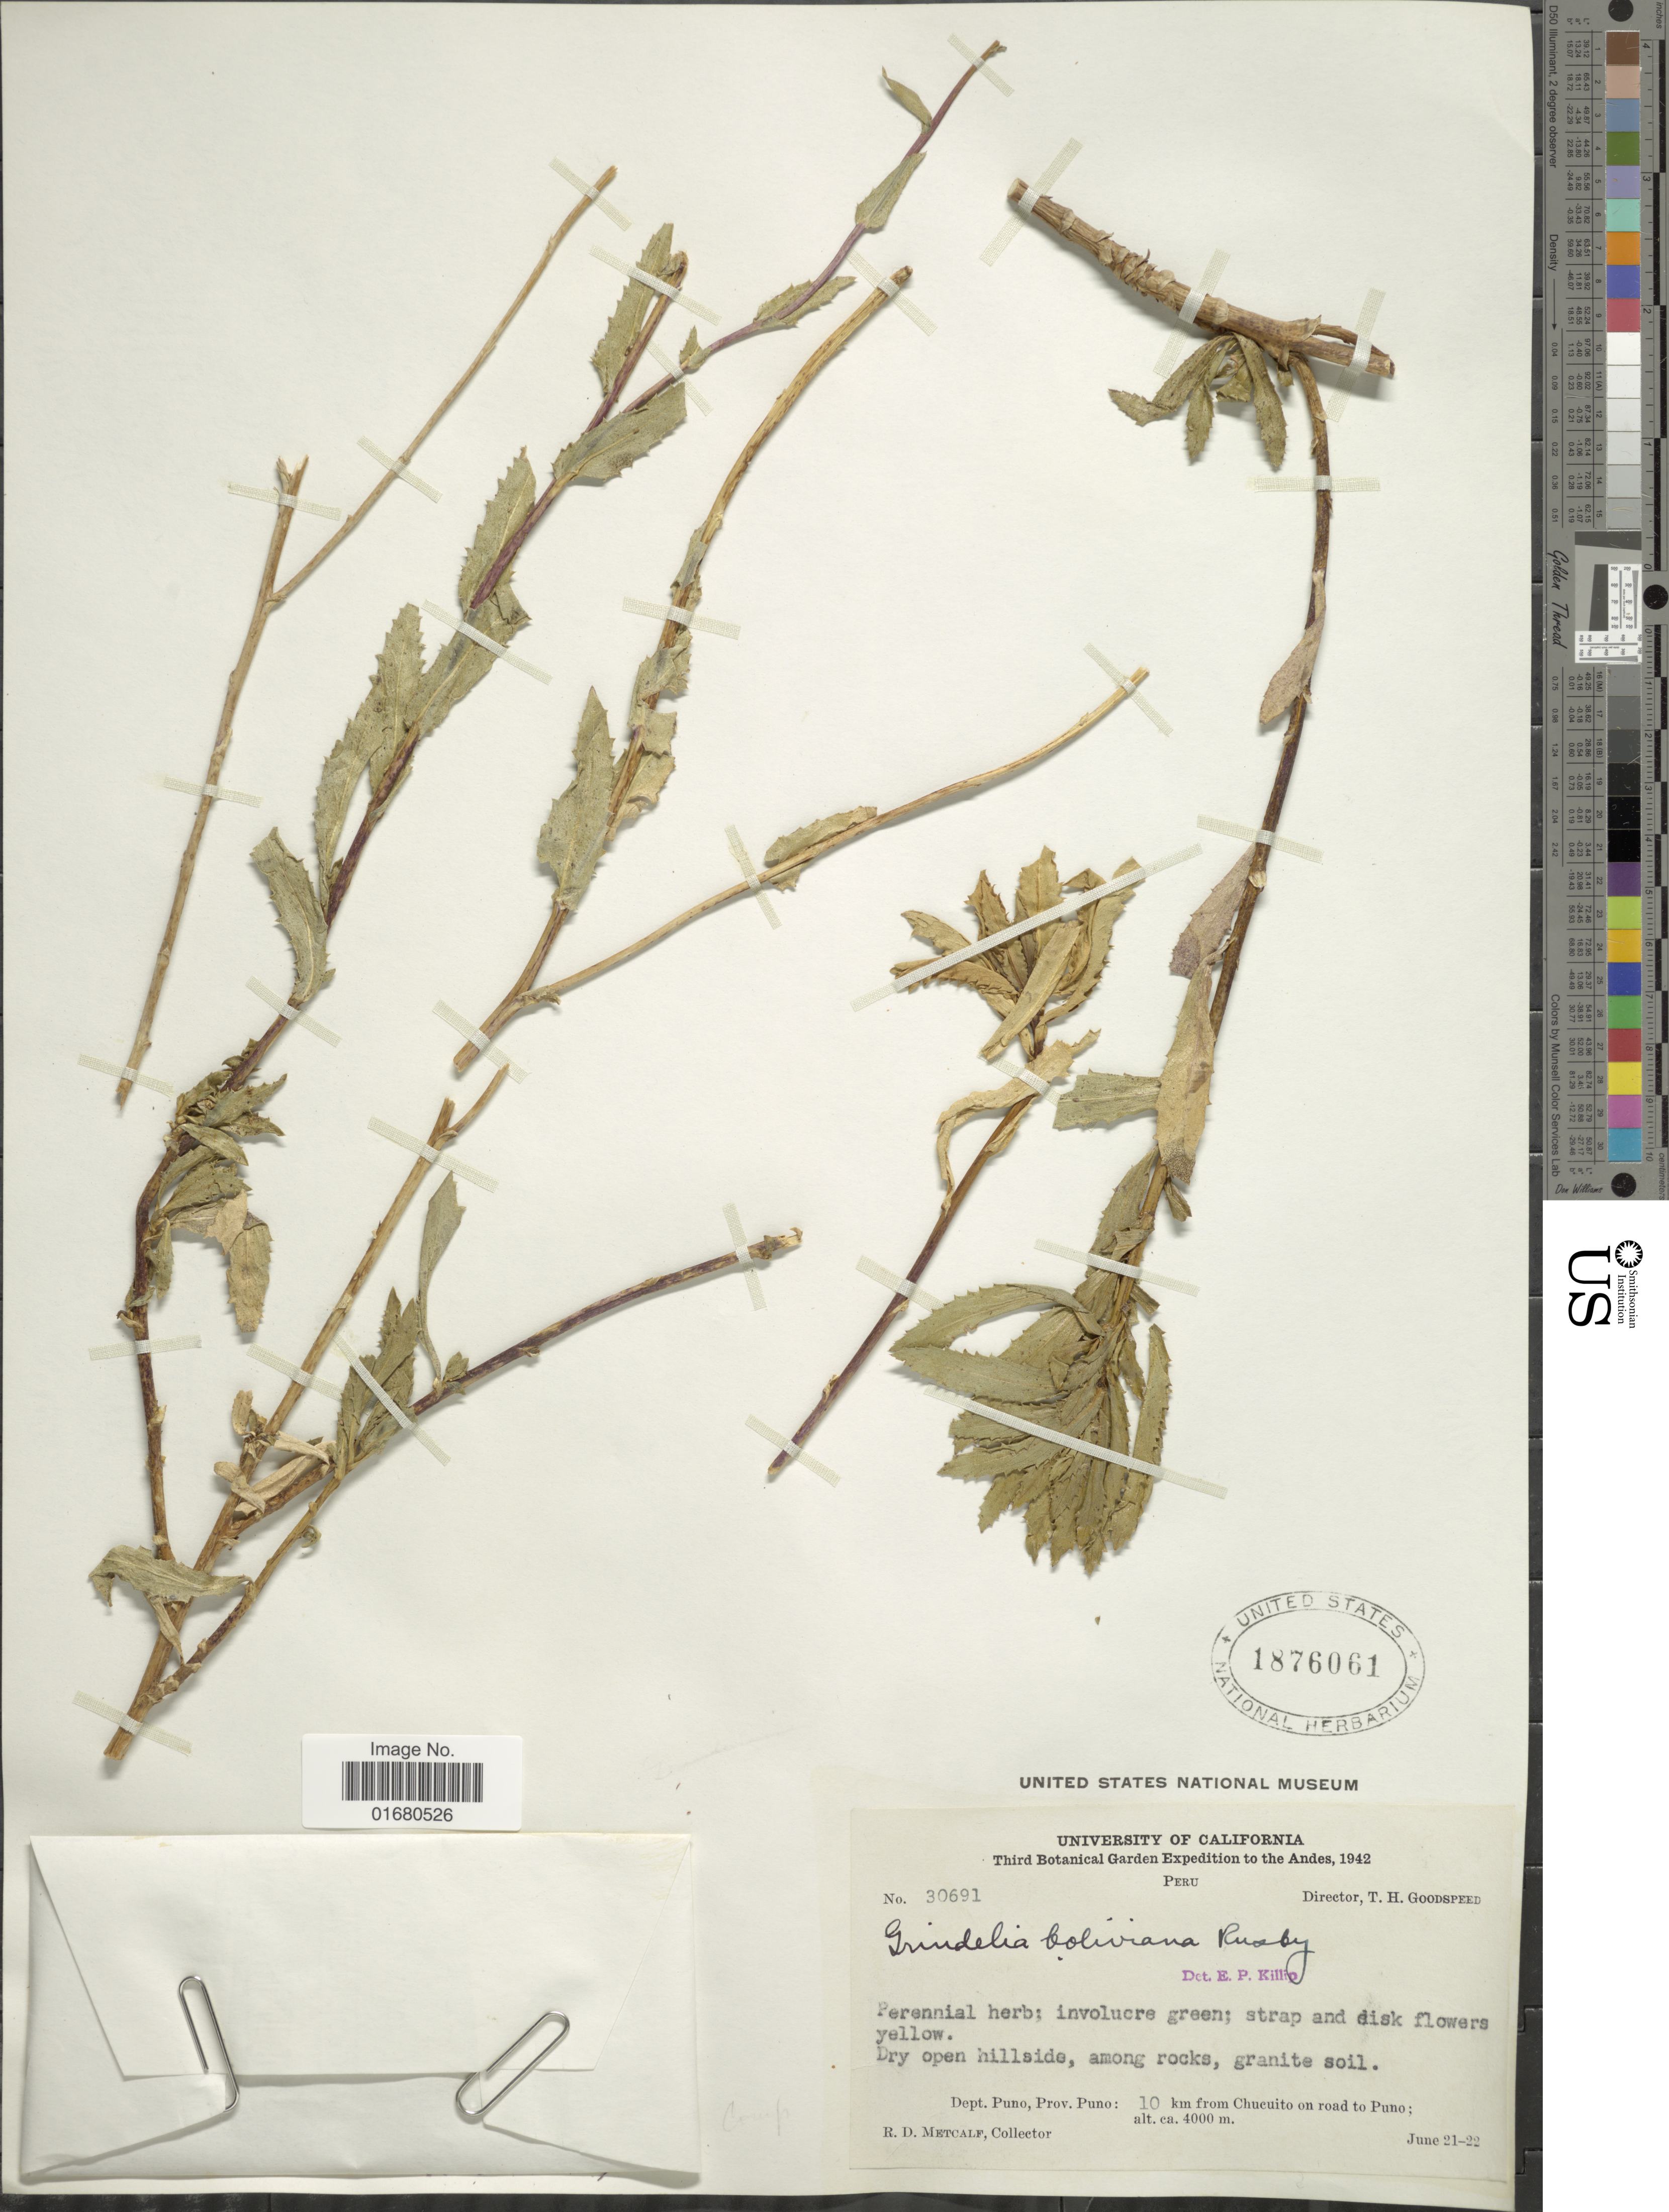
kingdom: Plantae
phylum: Tracheophyta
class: Magnoliopsida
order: Asterales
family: Asteraceae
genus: Grindelia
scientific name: Grindelia boliviana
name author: Rusby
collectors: R. D. Metcalf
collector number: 30691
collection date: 1942-06-21/1942-06-22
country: Peru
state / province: Puno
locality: Dept Puno, 10 km from Chucuito on road to Puno, Andes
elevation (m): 4000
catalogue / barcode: US 1876061